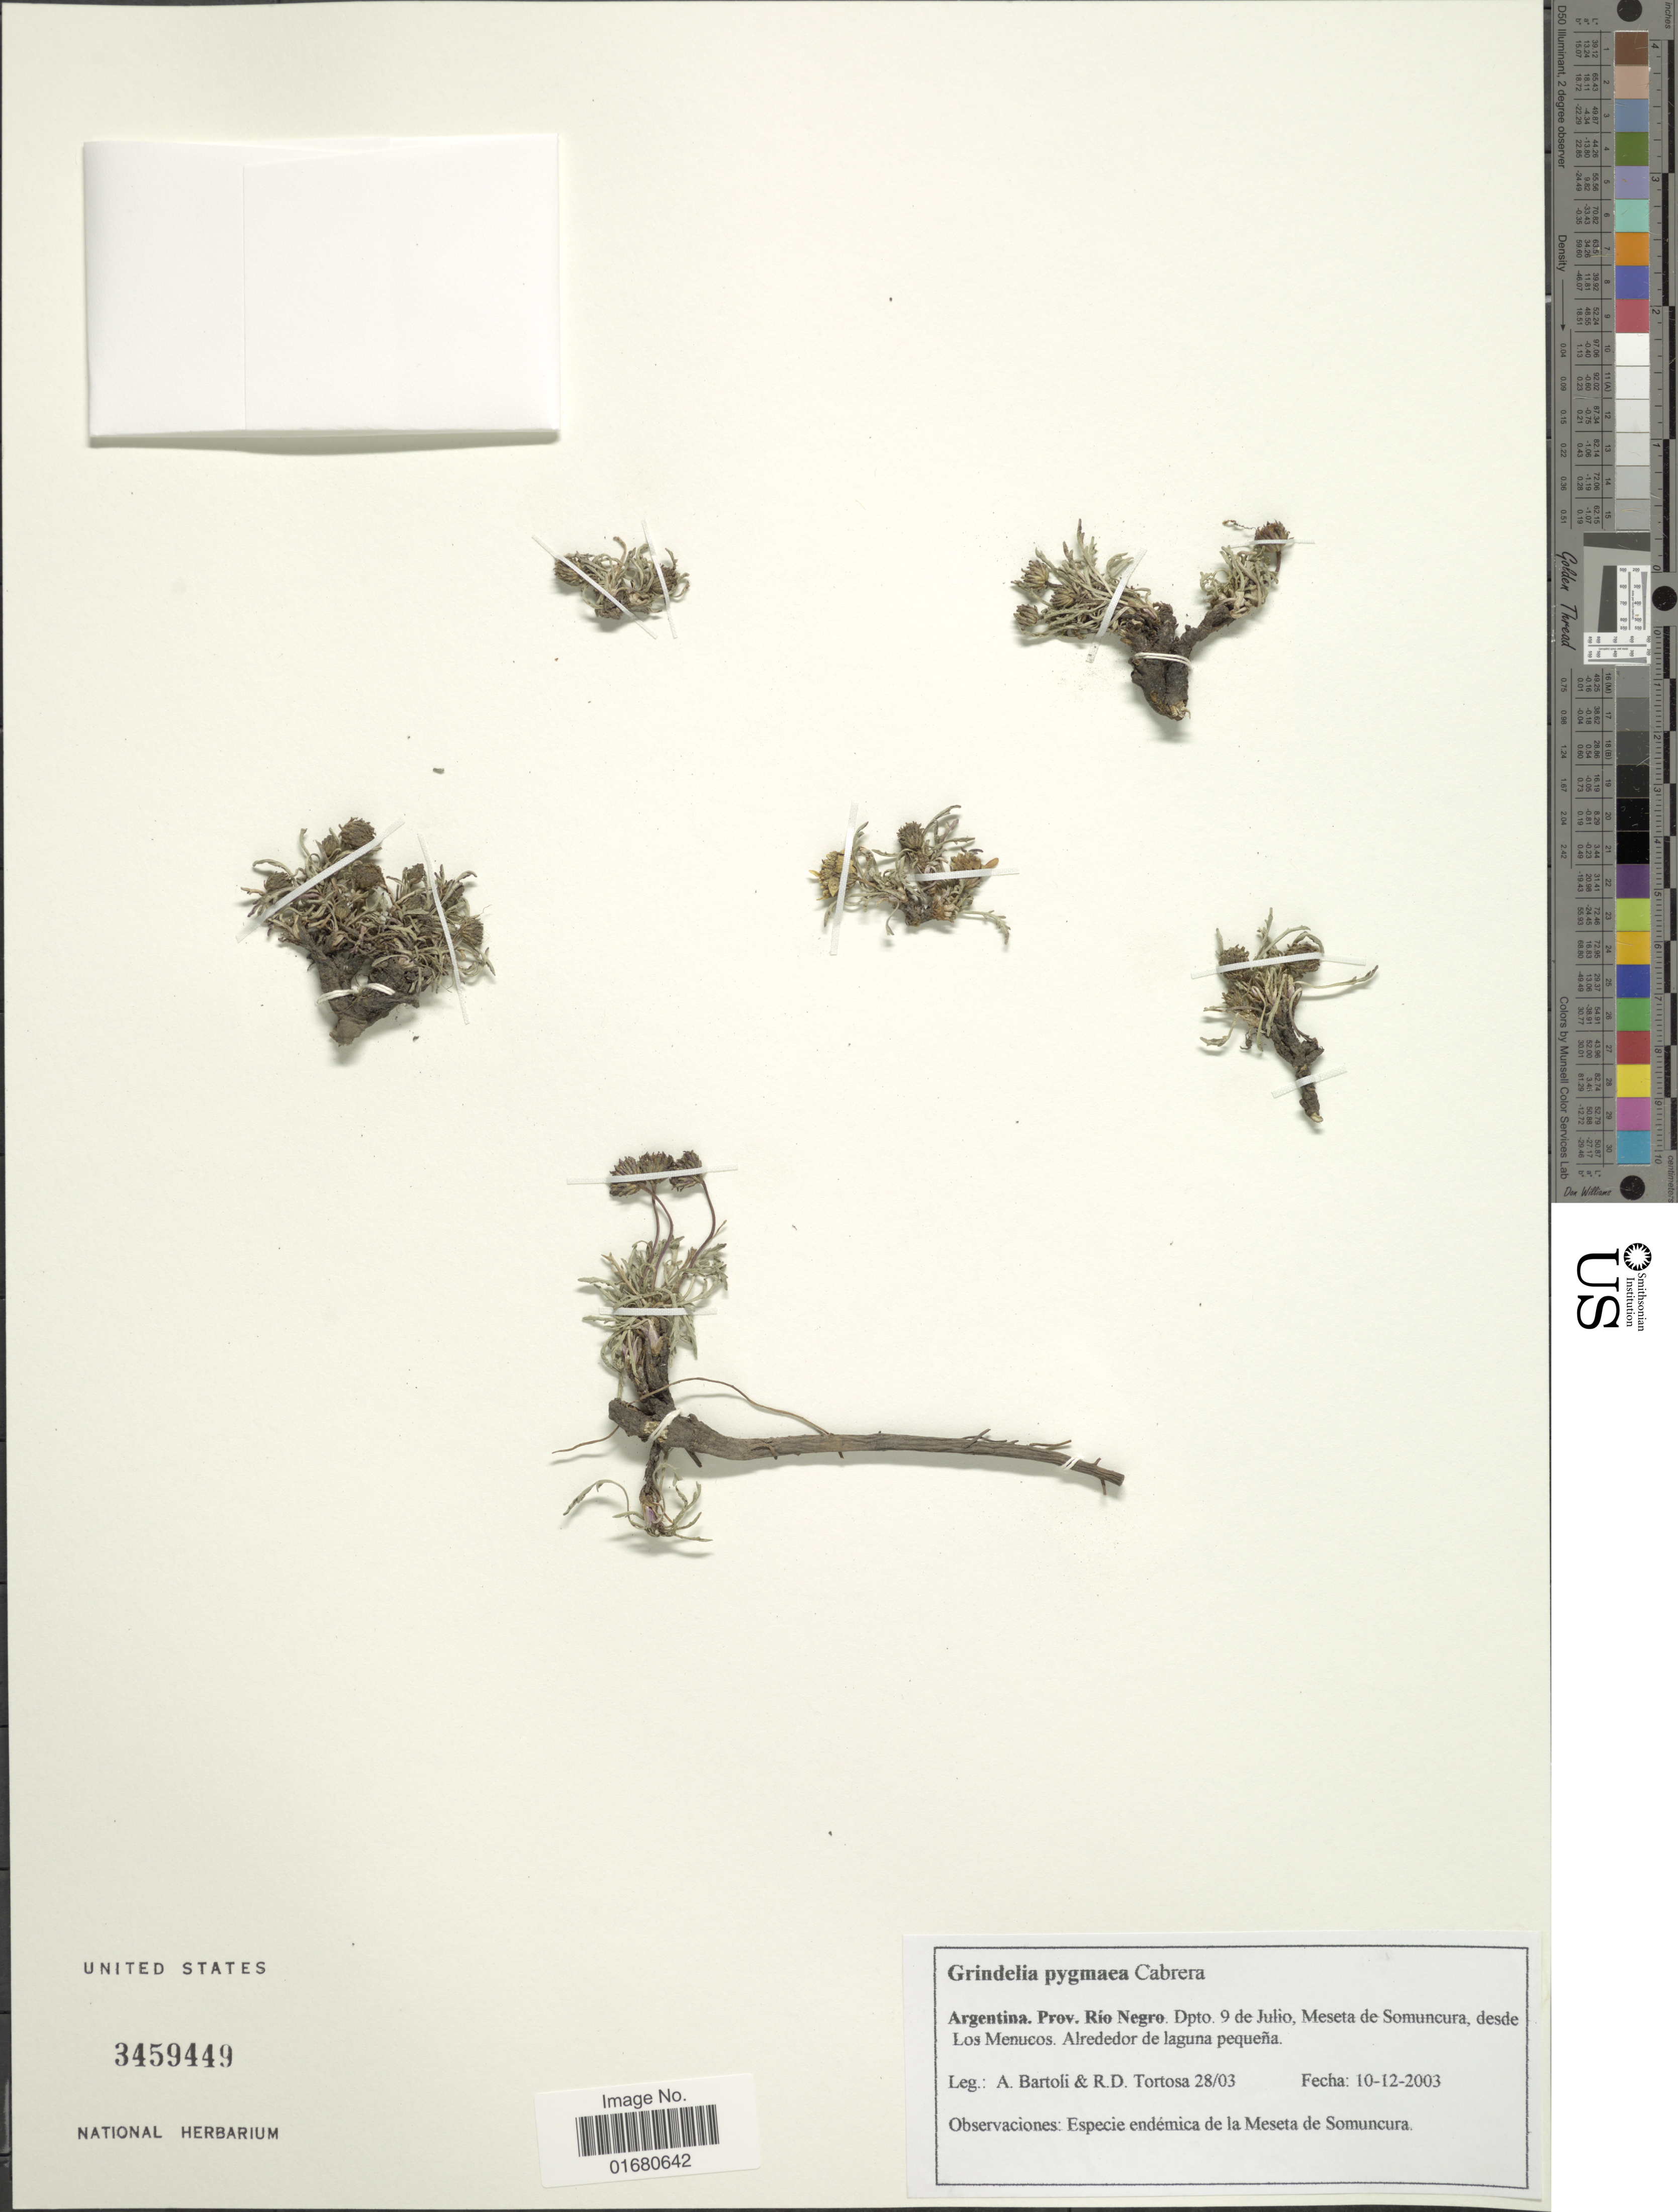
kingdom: Plantae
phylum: Tracheophyta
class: Magnoliopsida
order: Asterales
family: Asteraceae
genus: Grindelia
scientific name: Grindelia pygmaea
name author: Cabrera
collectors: A. Bartoli & R. D. Tortosa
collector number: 28/03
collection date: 2003-12-10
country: Argentina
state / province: Rio Negro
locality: Dpto. 9 de Julio, Meseta de Somuncura, desde Los Menucos, Alrededor de laguna pequeña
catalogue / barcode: US 3459449